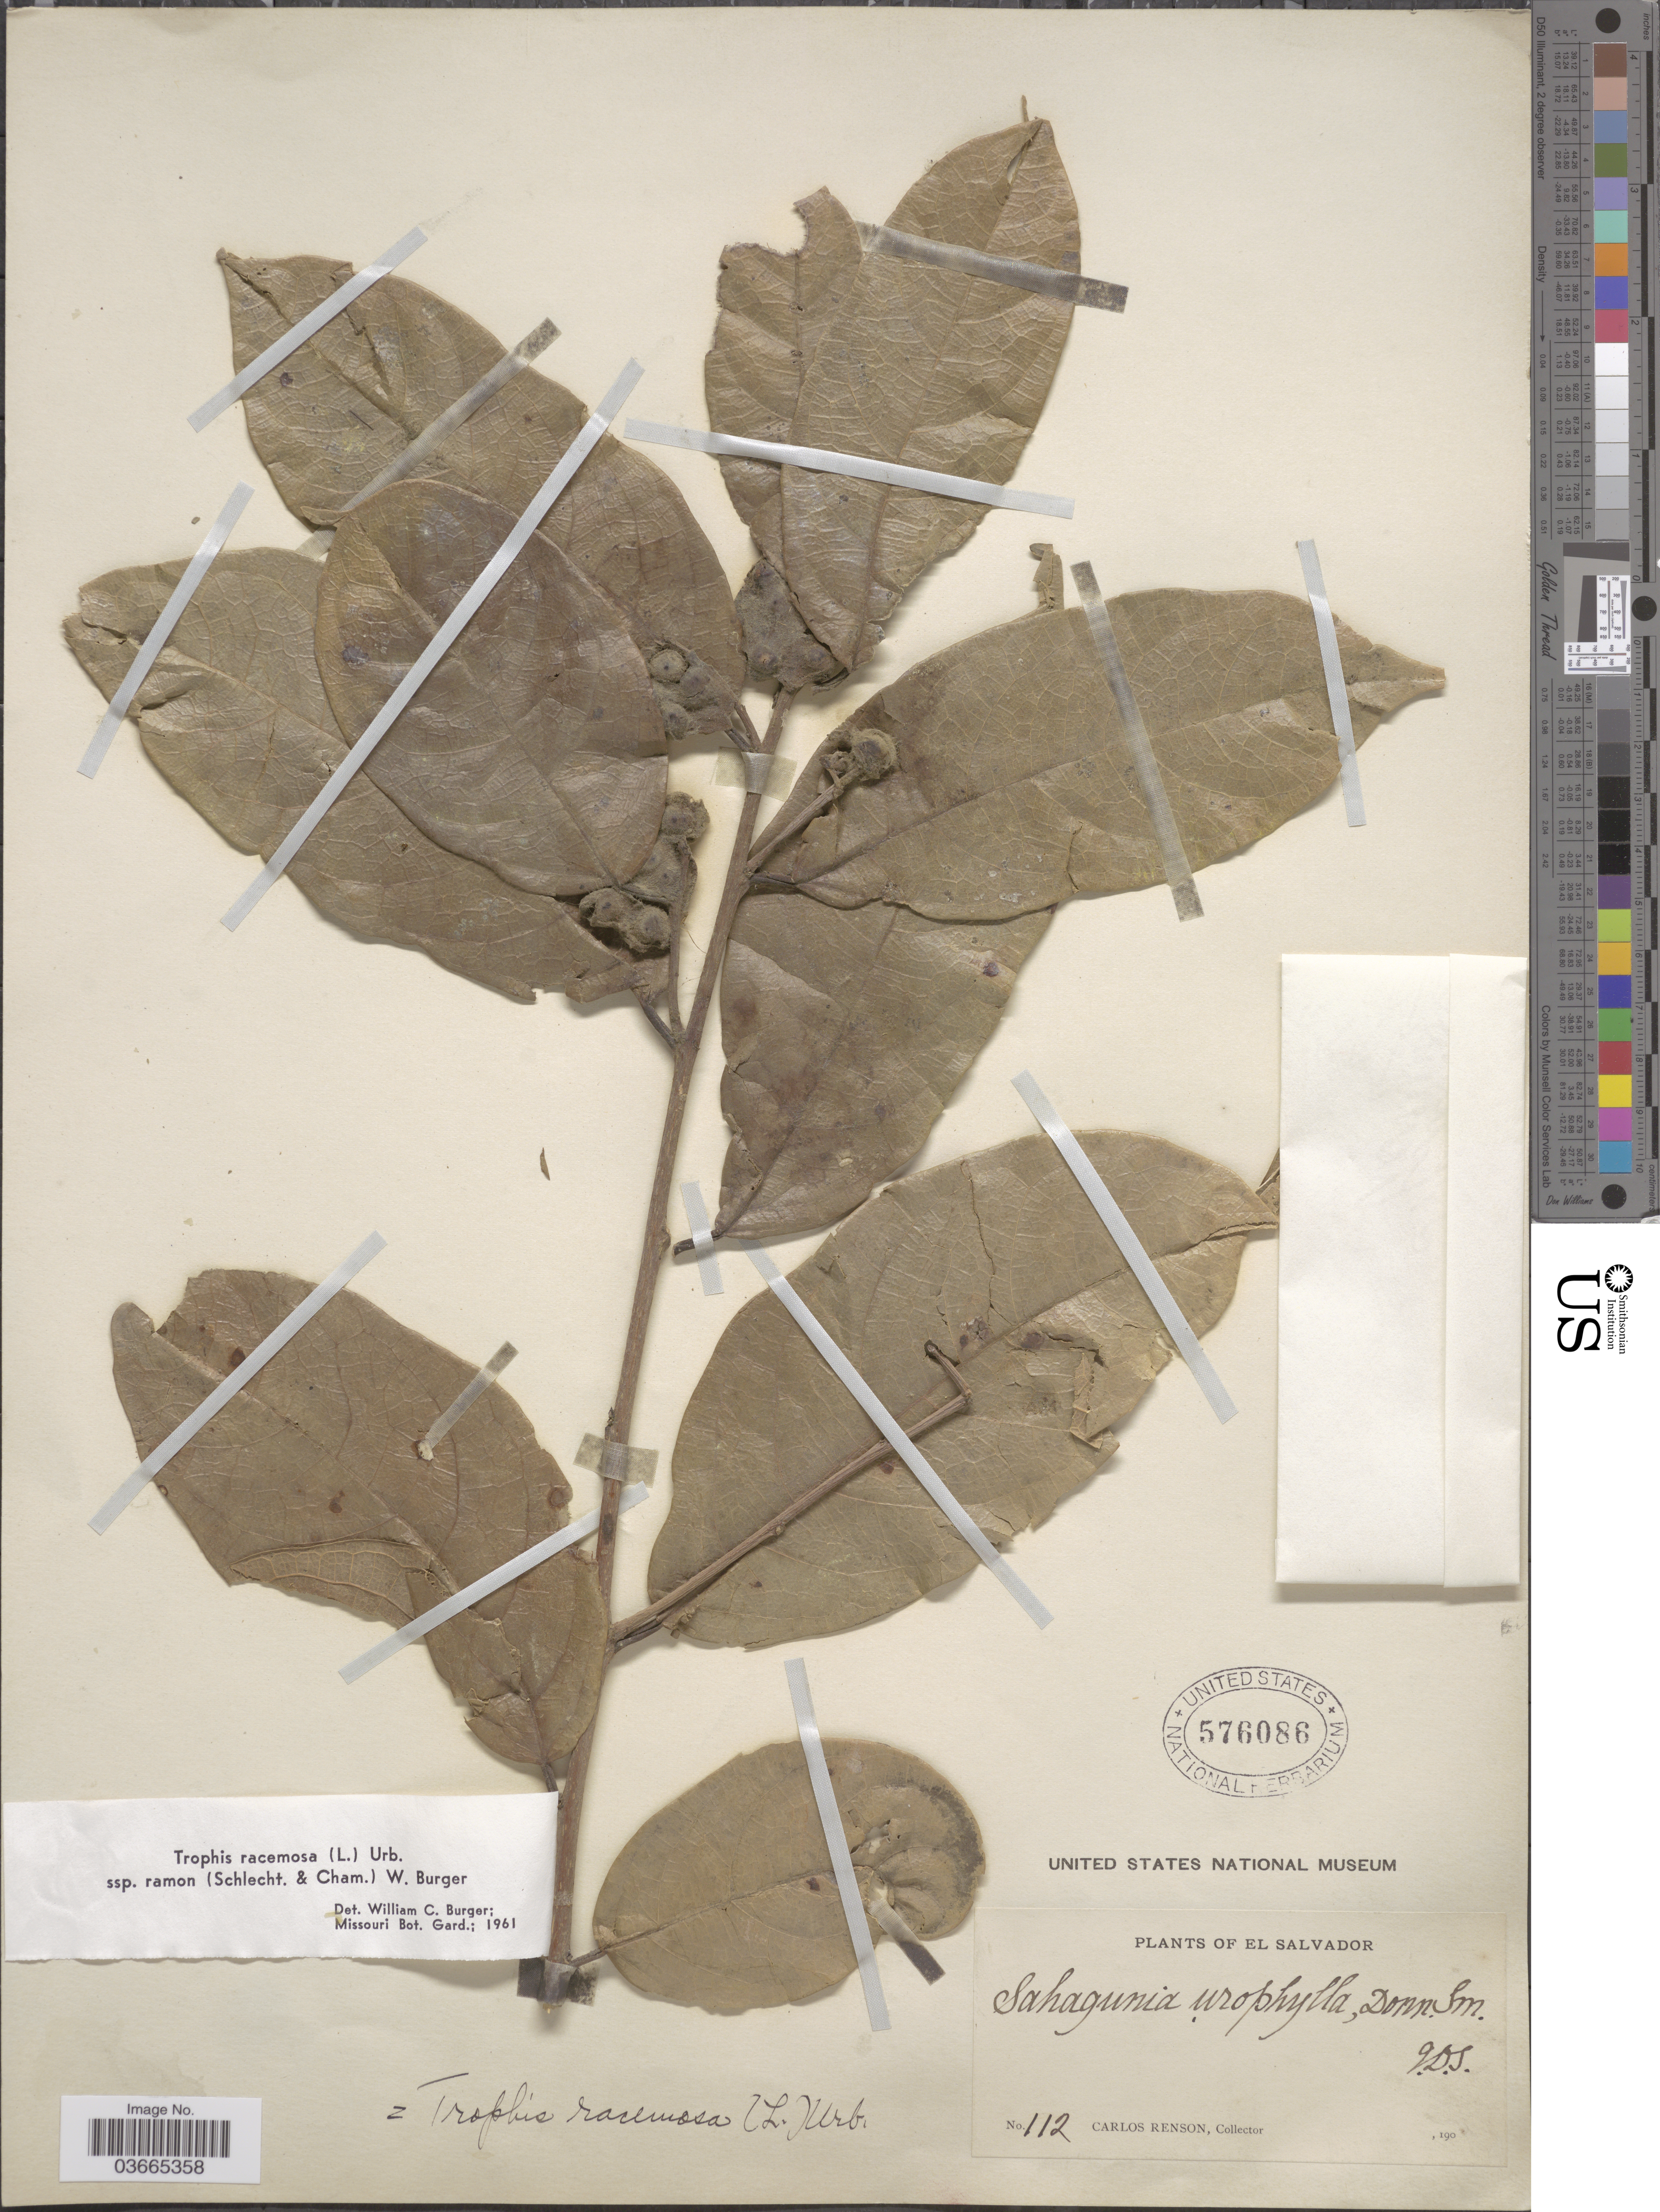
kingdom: Plantae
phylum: Tracheophyta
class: Magnoliopsida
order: Rosales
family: Moraceae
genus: Trophis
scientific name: Trophis racemosa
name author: (L.) Urb.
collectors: C. Renson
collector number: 112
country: El Salvador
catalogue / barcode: US 576086